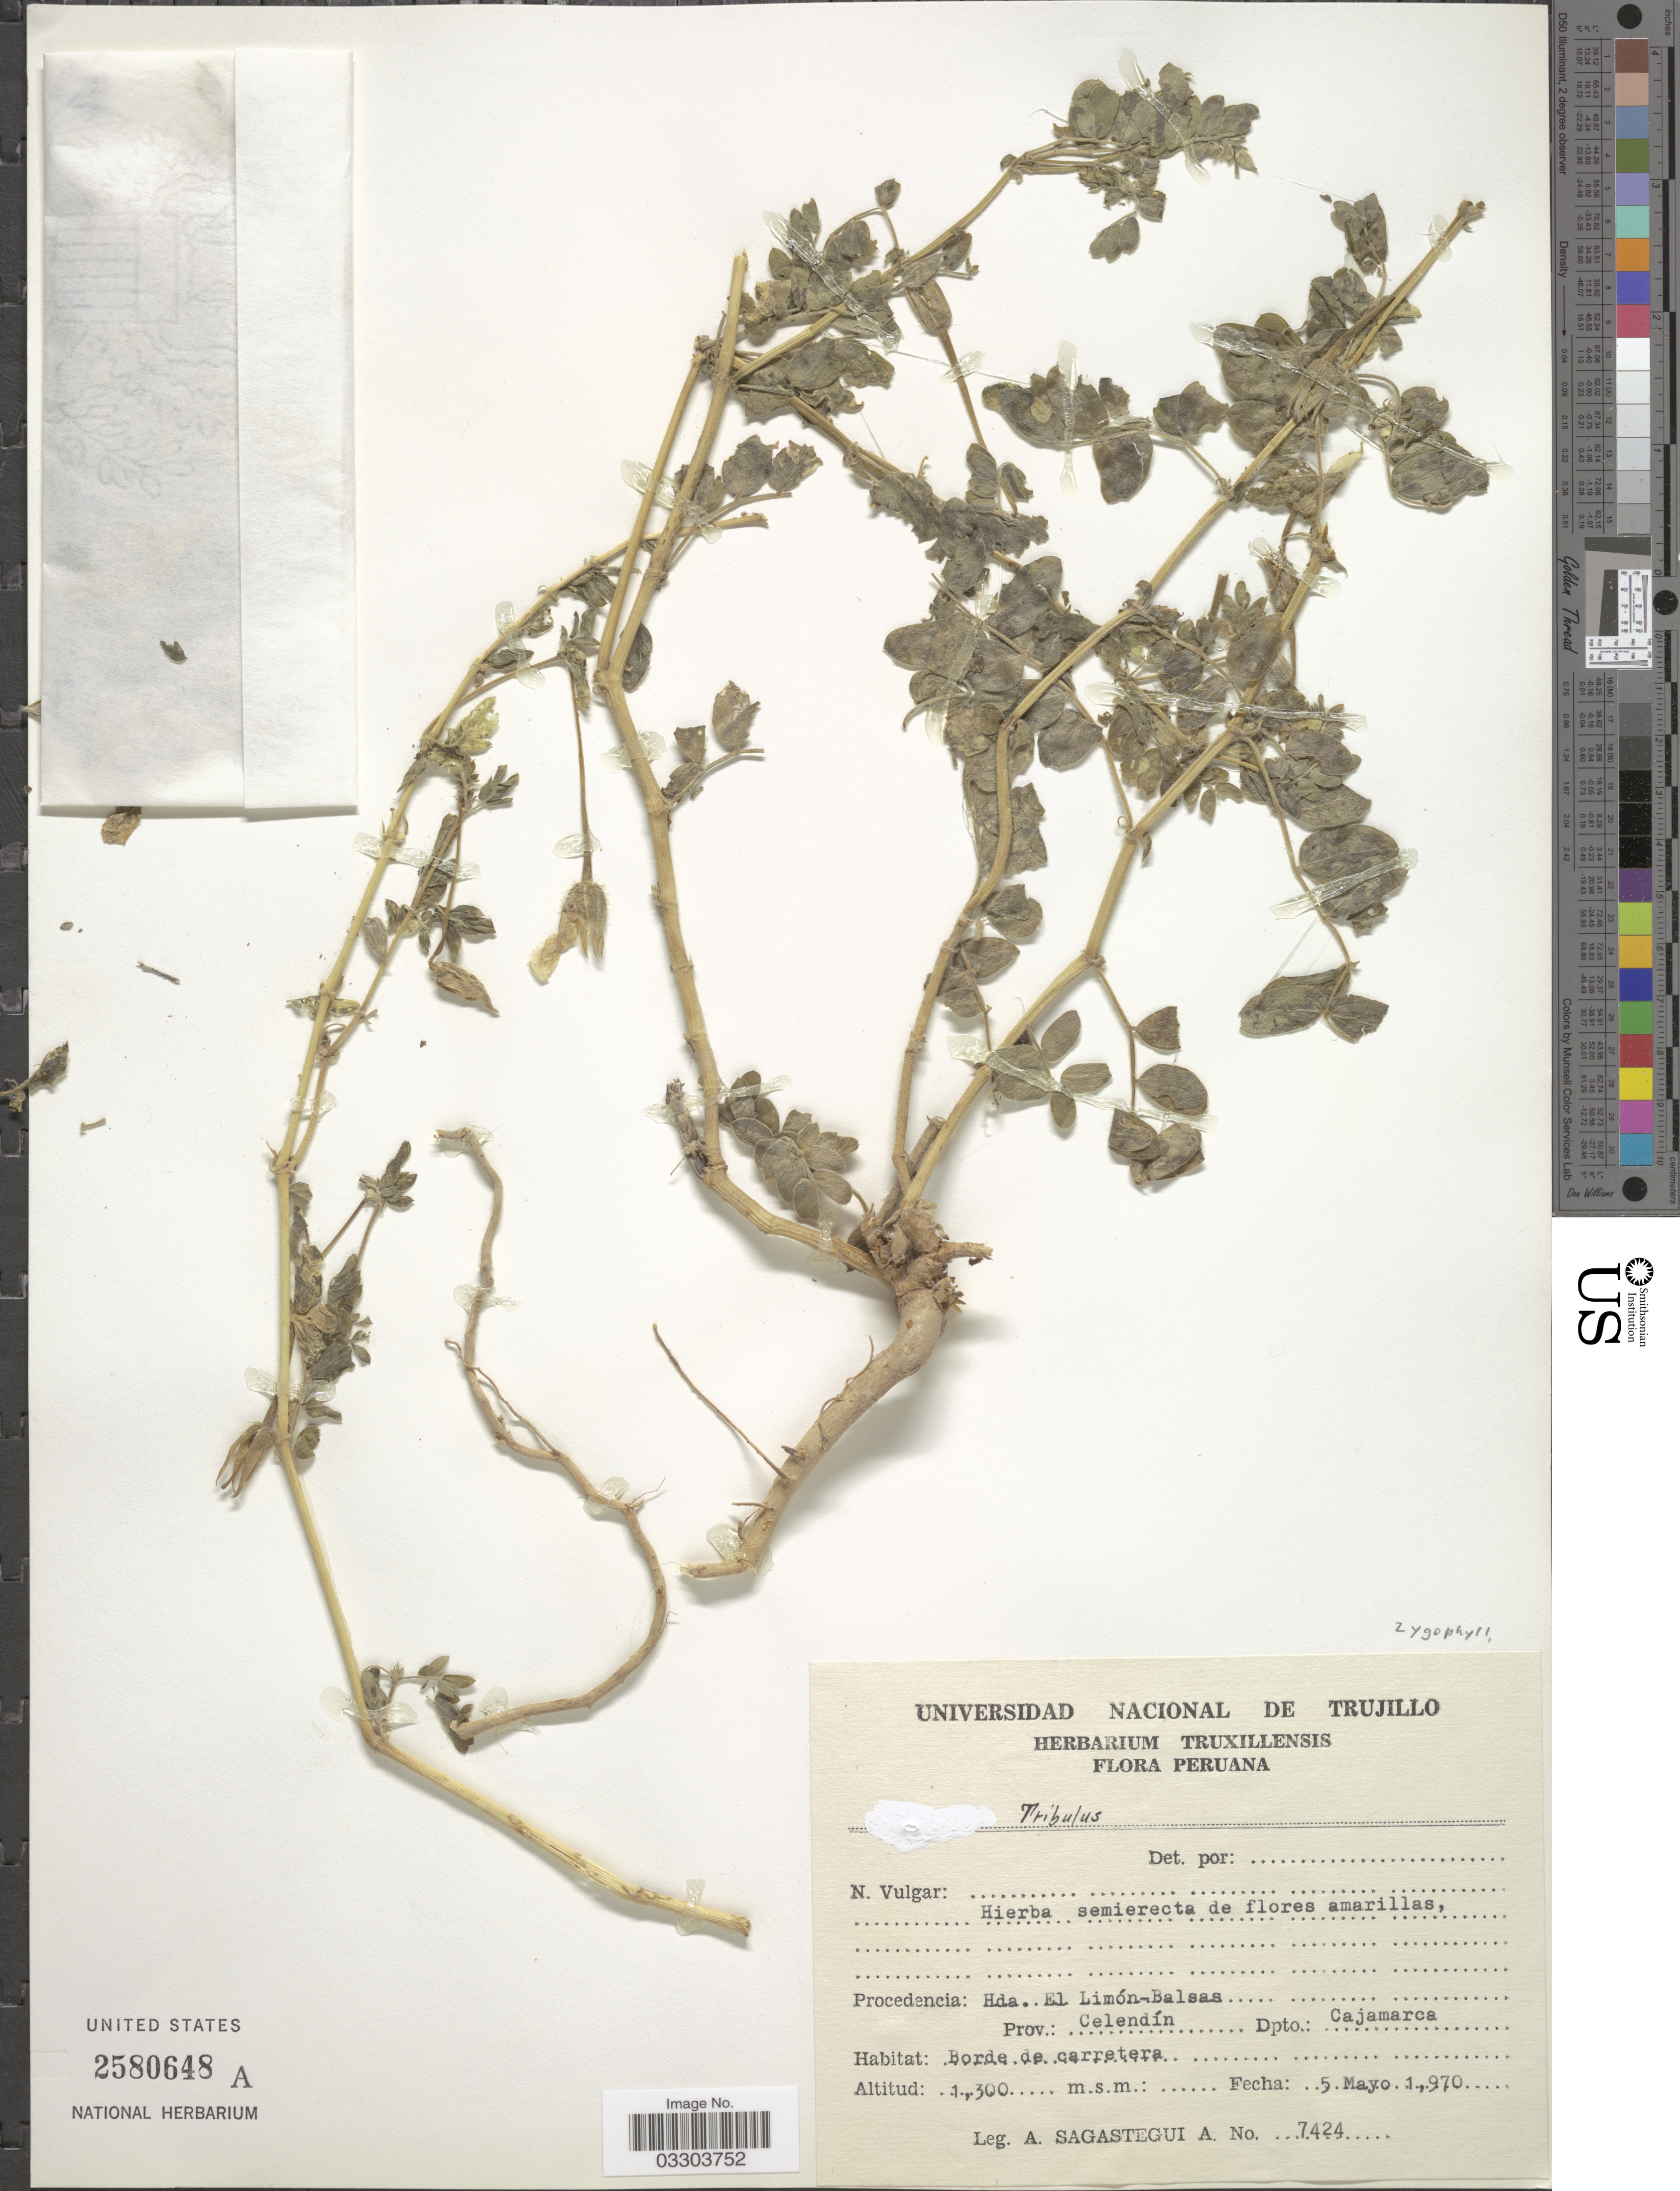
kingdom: Plantae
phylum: Tracheophyta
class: Magnoliopsida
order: Zygophyllales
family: Zygophyllaceae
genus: Tribulus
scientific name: Tribulus sp.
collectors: A. Sagástegui A.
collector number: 7424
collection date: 1970-05-05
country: Peru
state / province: Cajamarca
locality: Procedencia: Hda. El Limón-Balsas. Prov.: Celendín. Dpto.: Cajamarca.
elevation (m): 1300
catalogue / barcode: US 2580648A